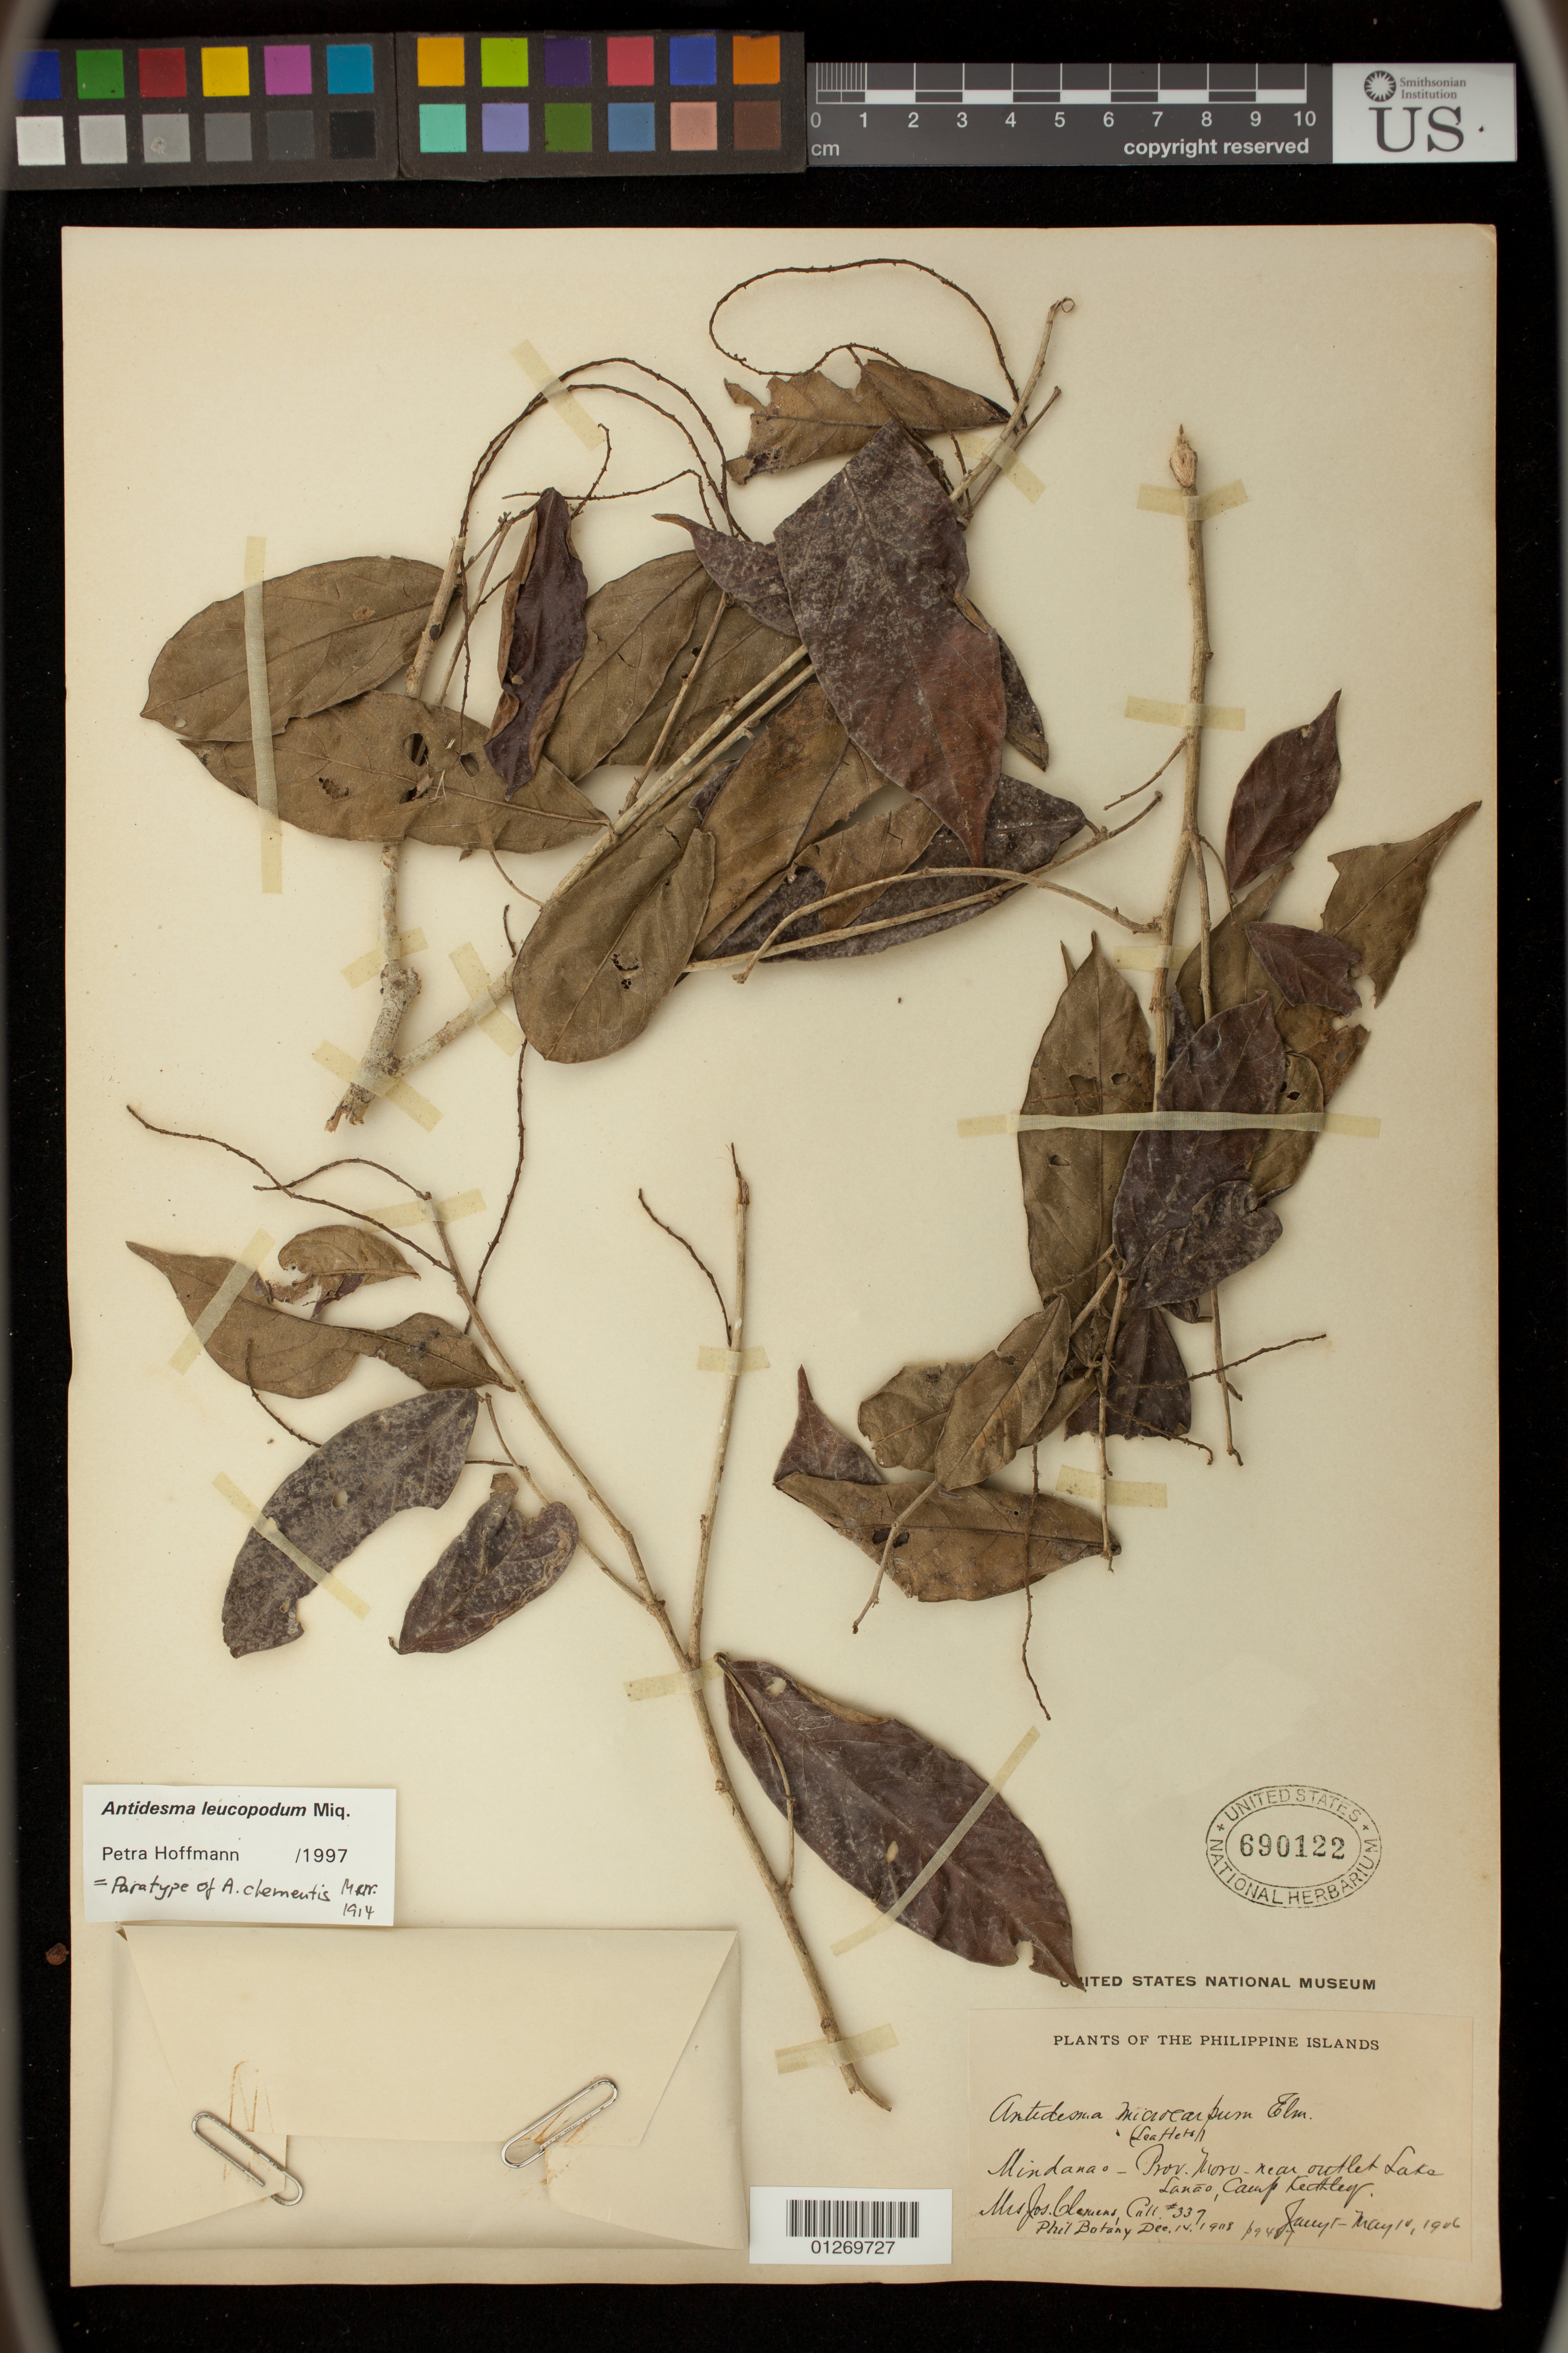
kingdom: Plantae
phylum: Tracheophyta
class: Magnoliopsida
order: Malpighiales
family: Phyllanthaceae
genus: Antidesma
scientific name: Antidesma leucopodum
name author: Miq.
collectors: M. S. Clemens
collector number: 339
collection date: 1906-01-01/1906-05-10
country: Philippines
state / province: Muslim Mindanao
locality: Mindanao - Prov. Moro - near outlet Lake Lanao, Camp Keithley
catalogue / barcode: US 690122